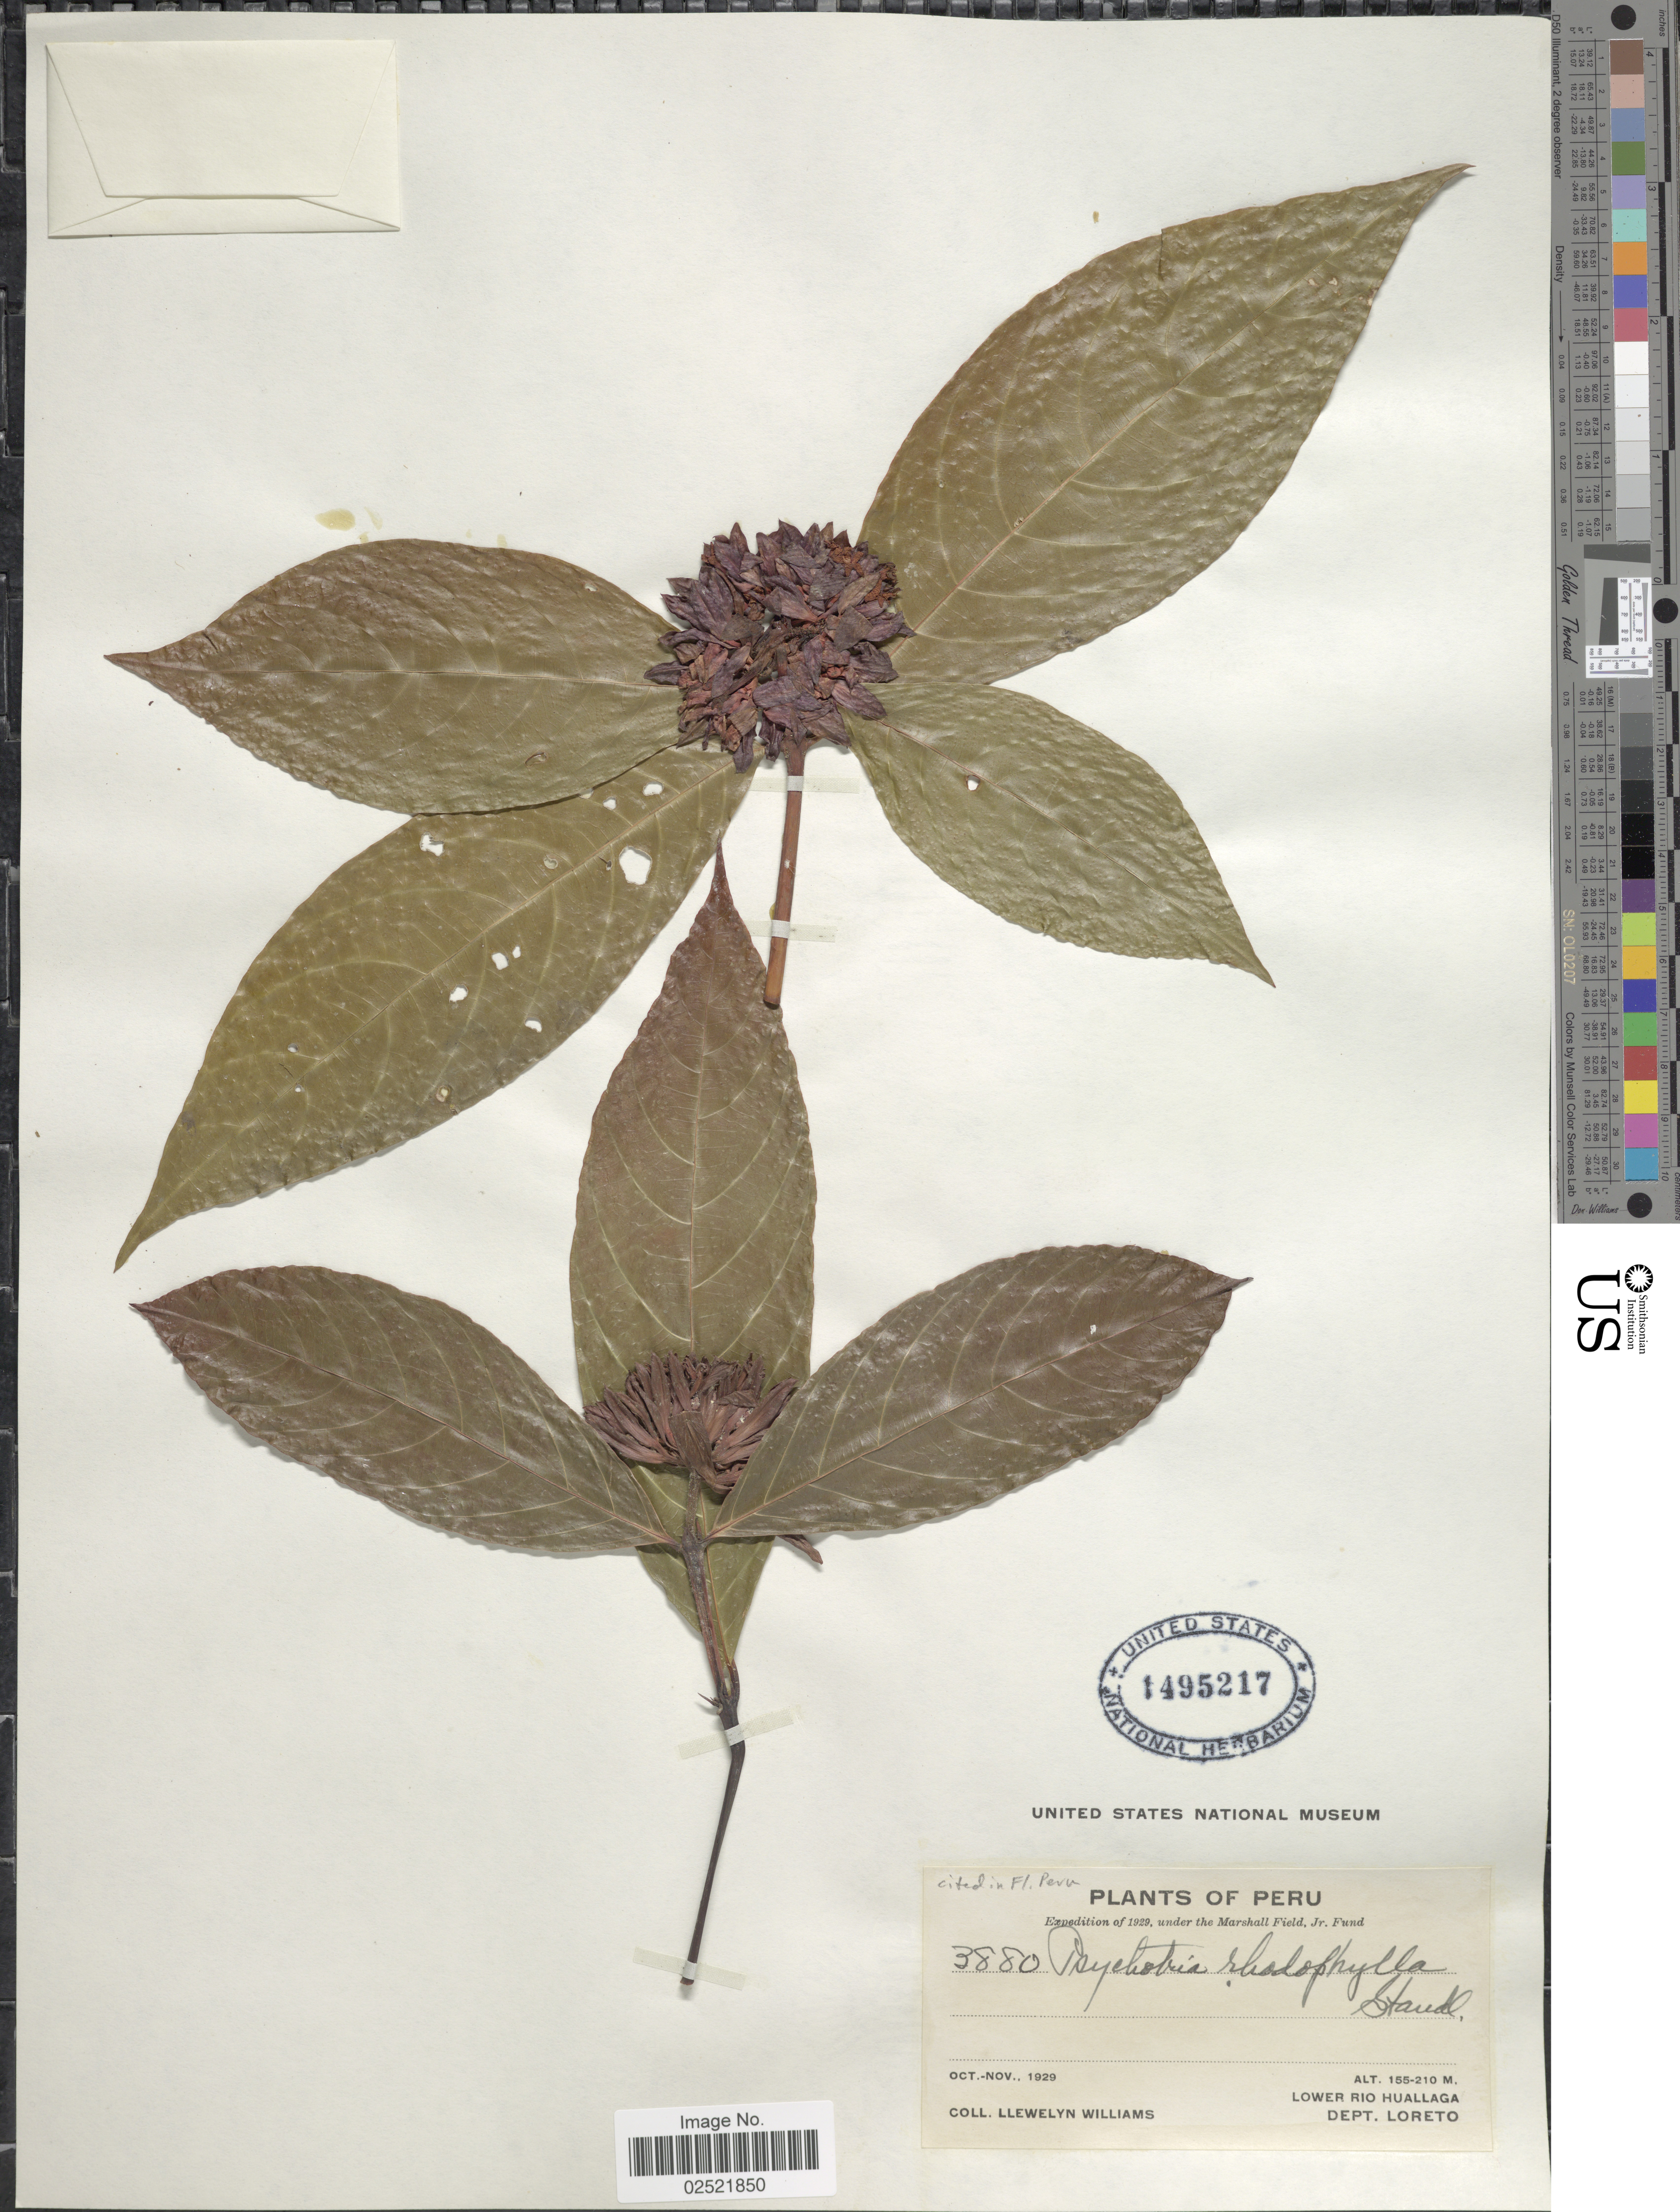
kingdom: Plantae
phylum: Tracheophyta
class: Magnoliopsida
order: Gentianales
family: Rubiaceae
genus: Psychotria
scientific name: Psychotria rhodophylla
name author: Standl.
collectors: Ll. Williams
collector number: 3880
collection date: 1929-10/1929-11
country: Peru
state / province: Loreto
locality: Lower Rio Huallaga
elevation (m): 155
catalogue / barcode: US 1495217